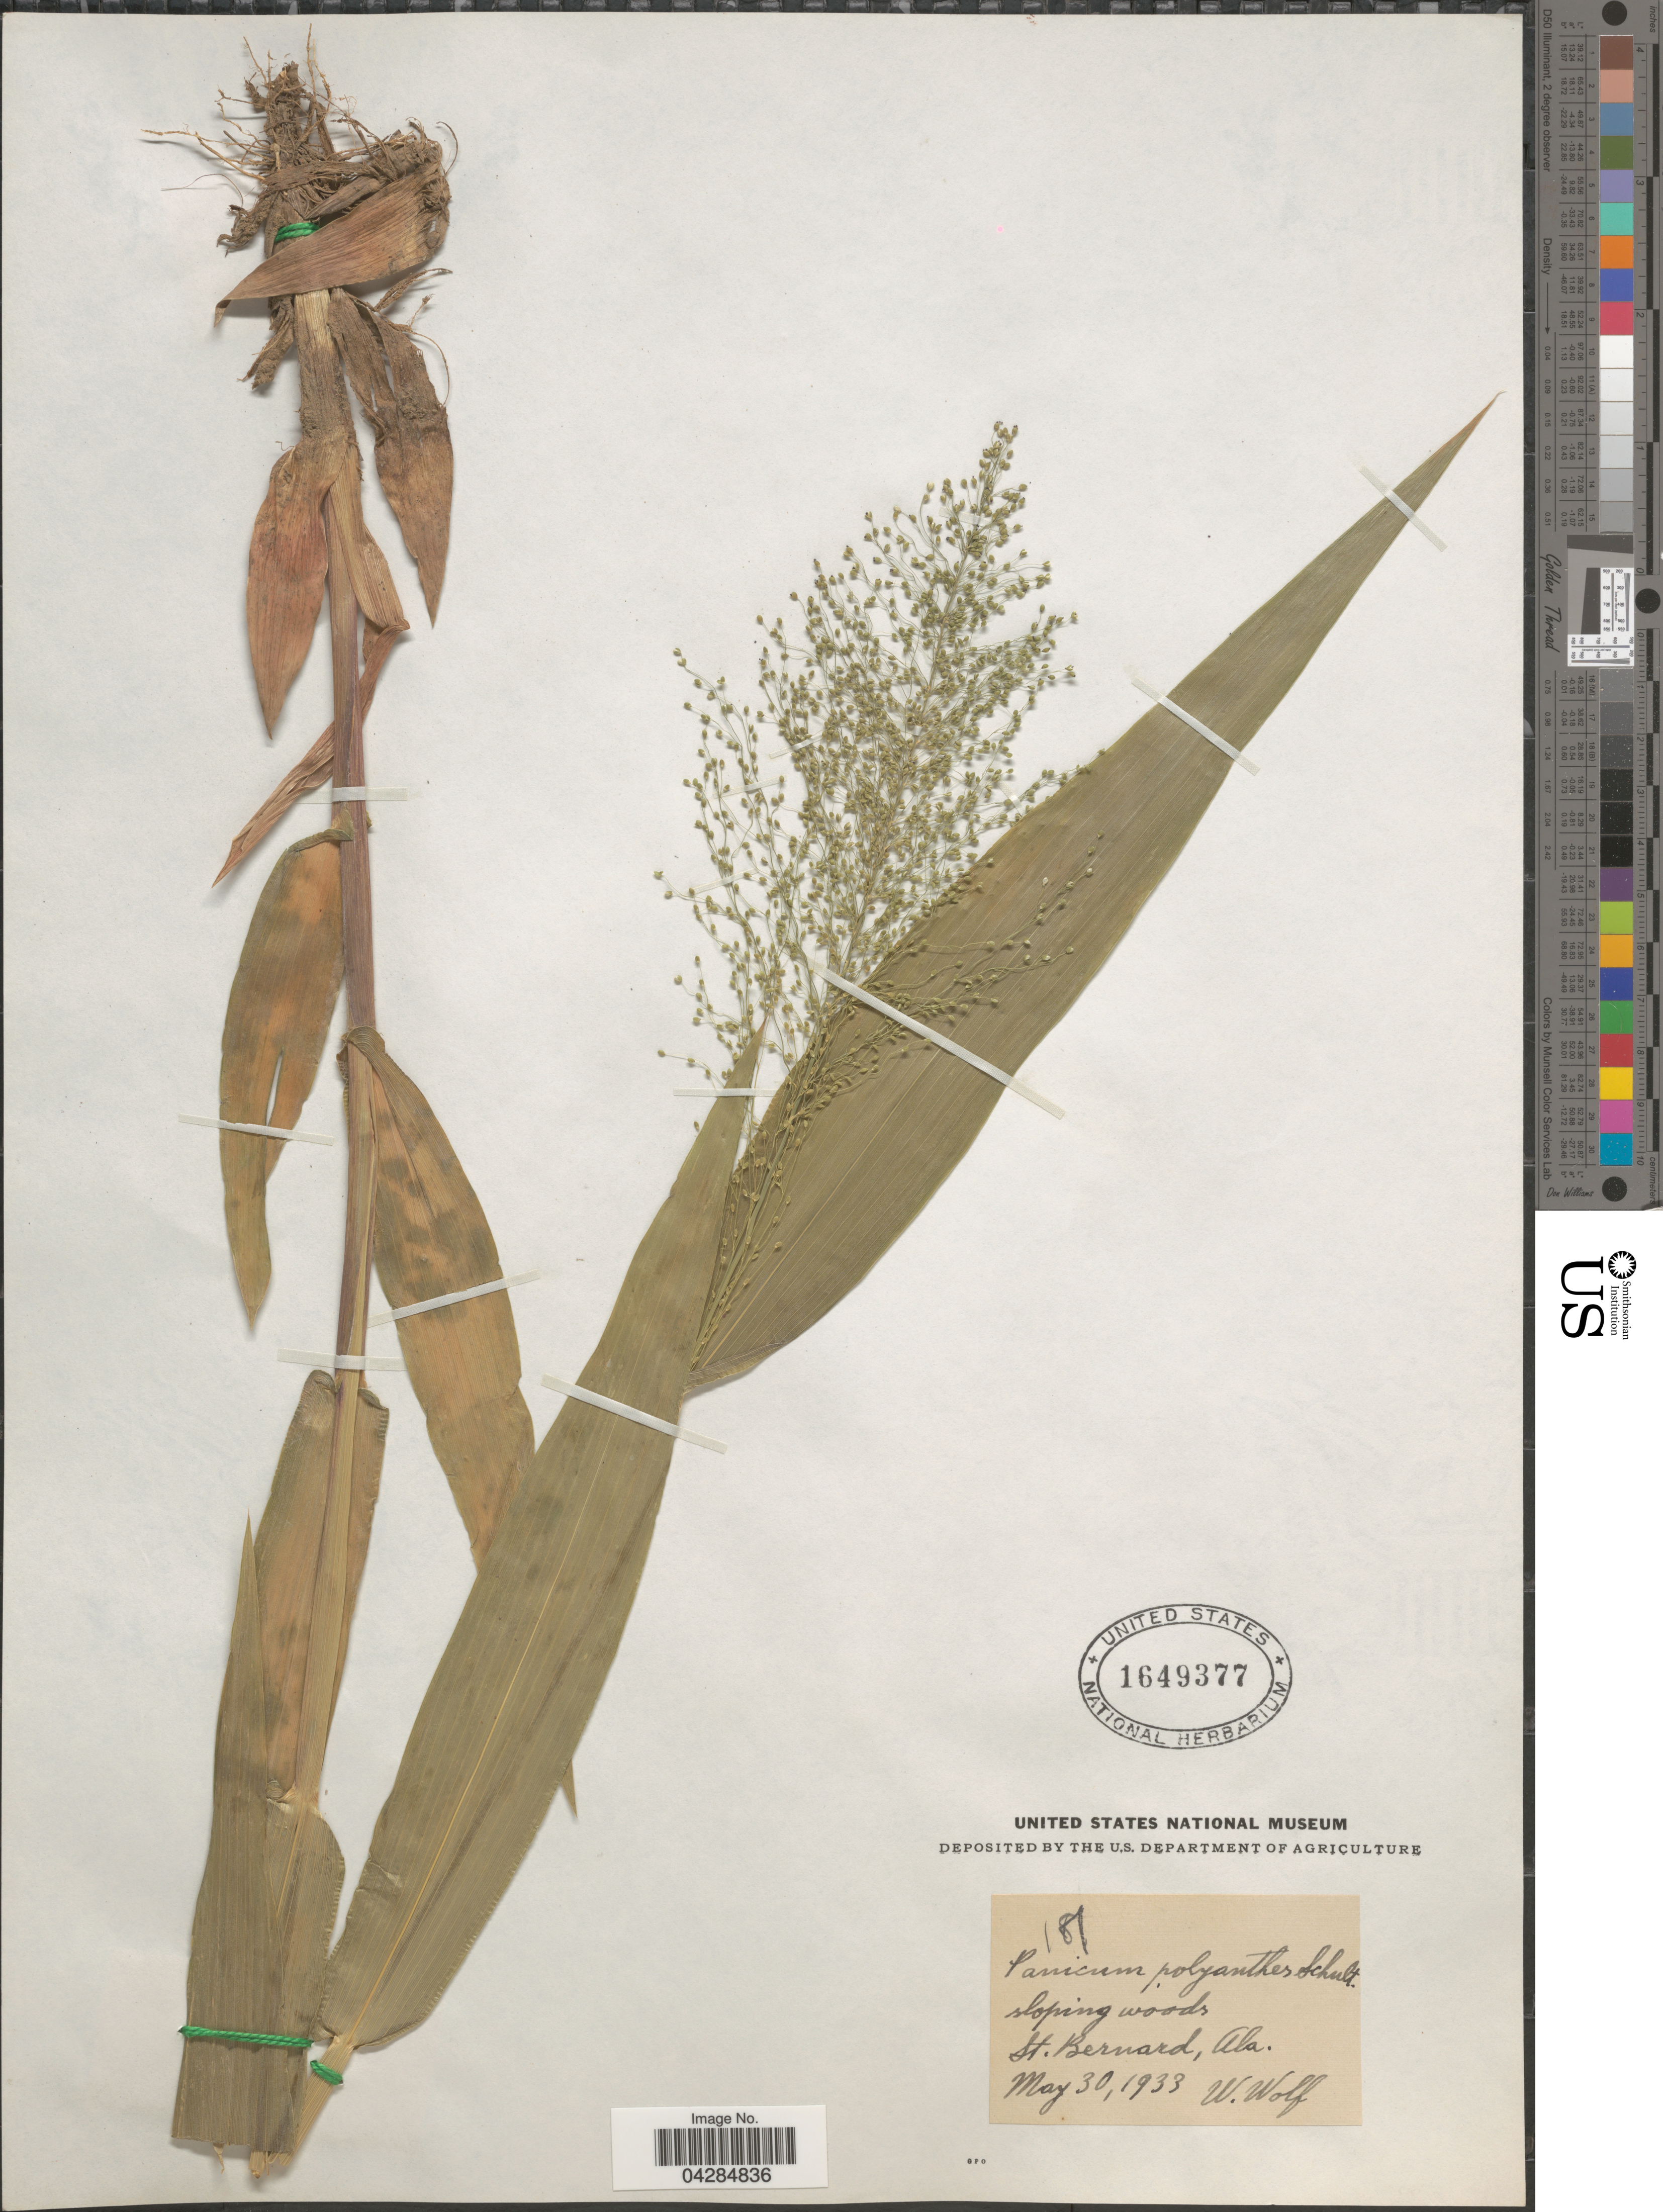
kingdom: Plantae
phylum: Tracheophyta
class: Liliopsida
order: Poales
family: Poaceae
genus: Dichanthelium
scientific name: Dichanthelium polyanthes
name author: (Schult.) Mohlenbr.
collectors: W. Wolf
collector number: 187*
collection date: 1933-05-30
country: United States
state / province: Alabama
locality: St. Bernard.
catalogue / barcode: US 1649377